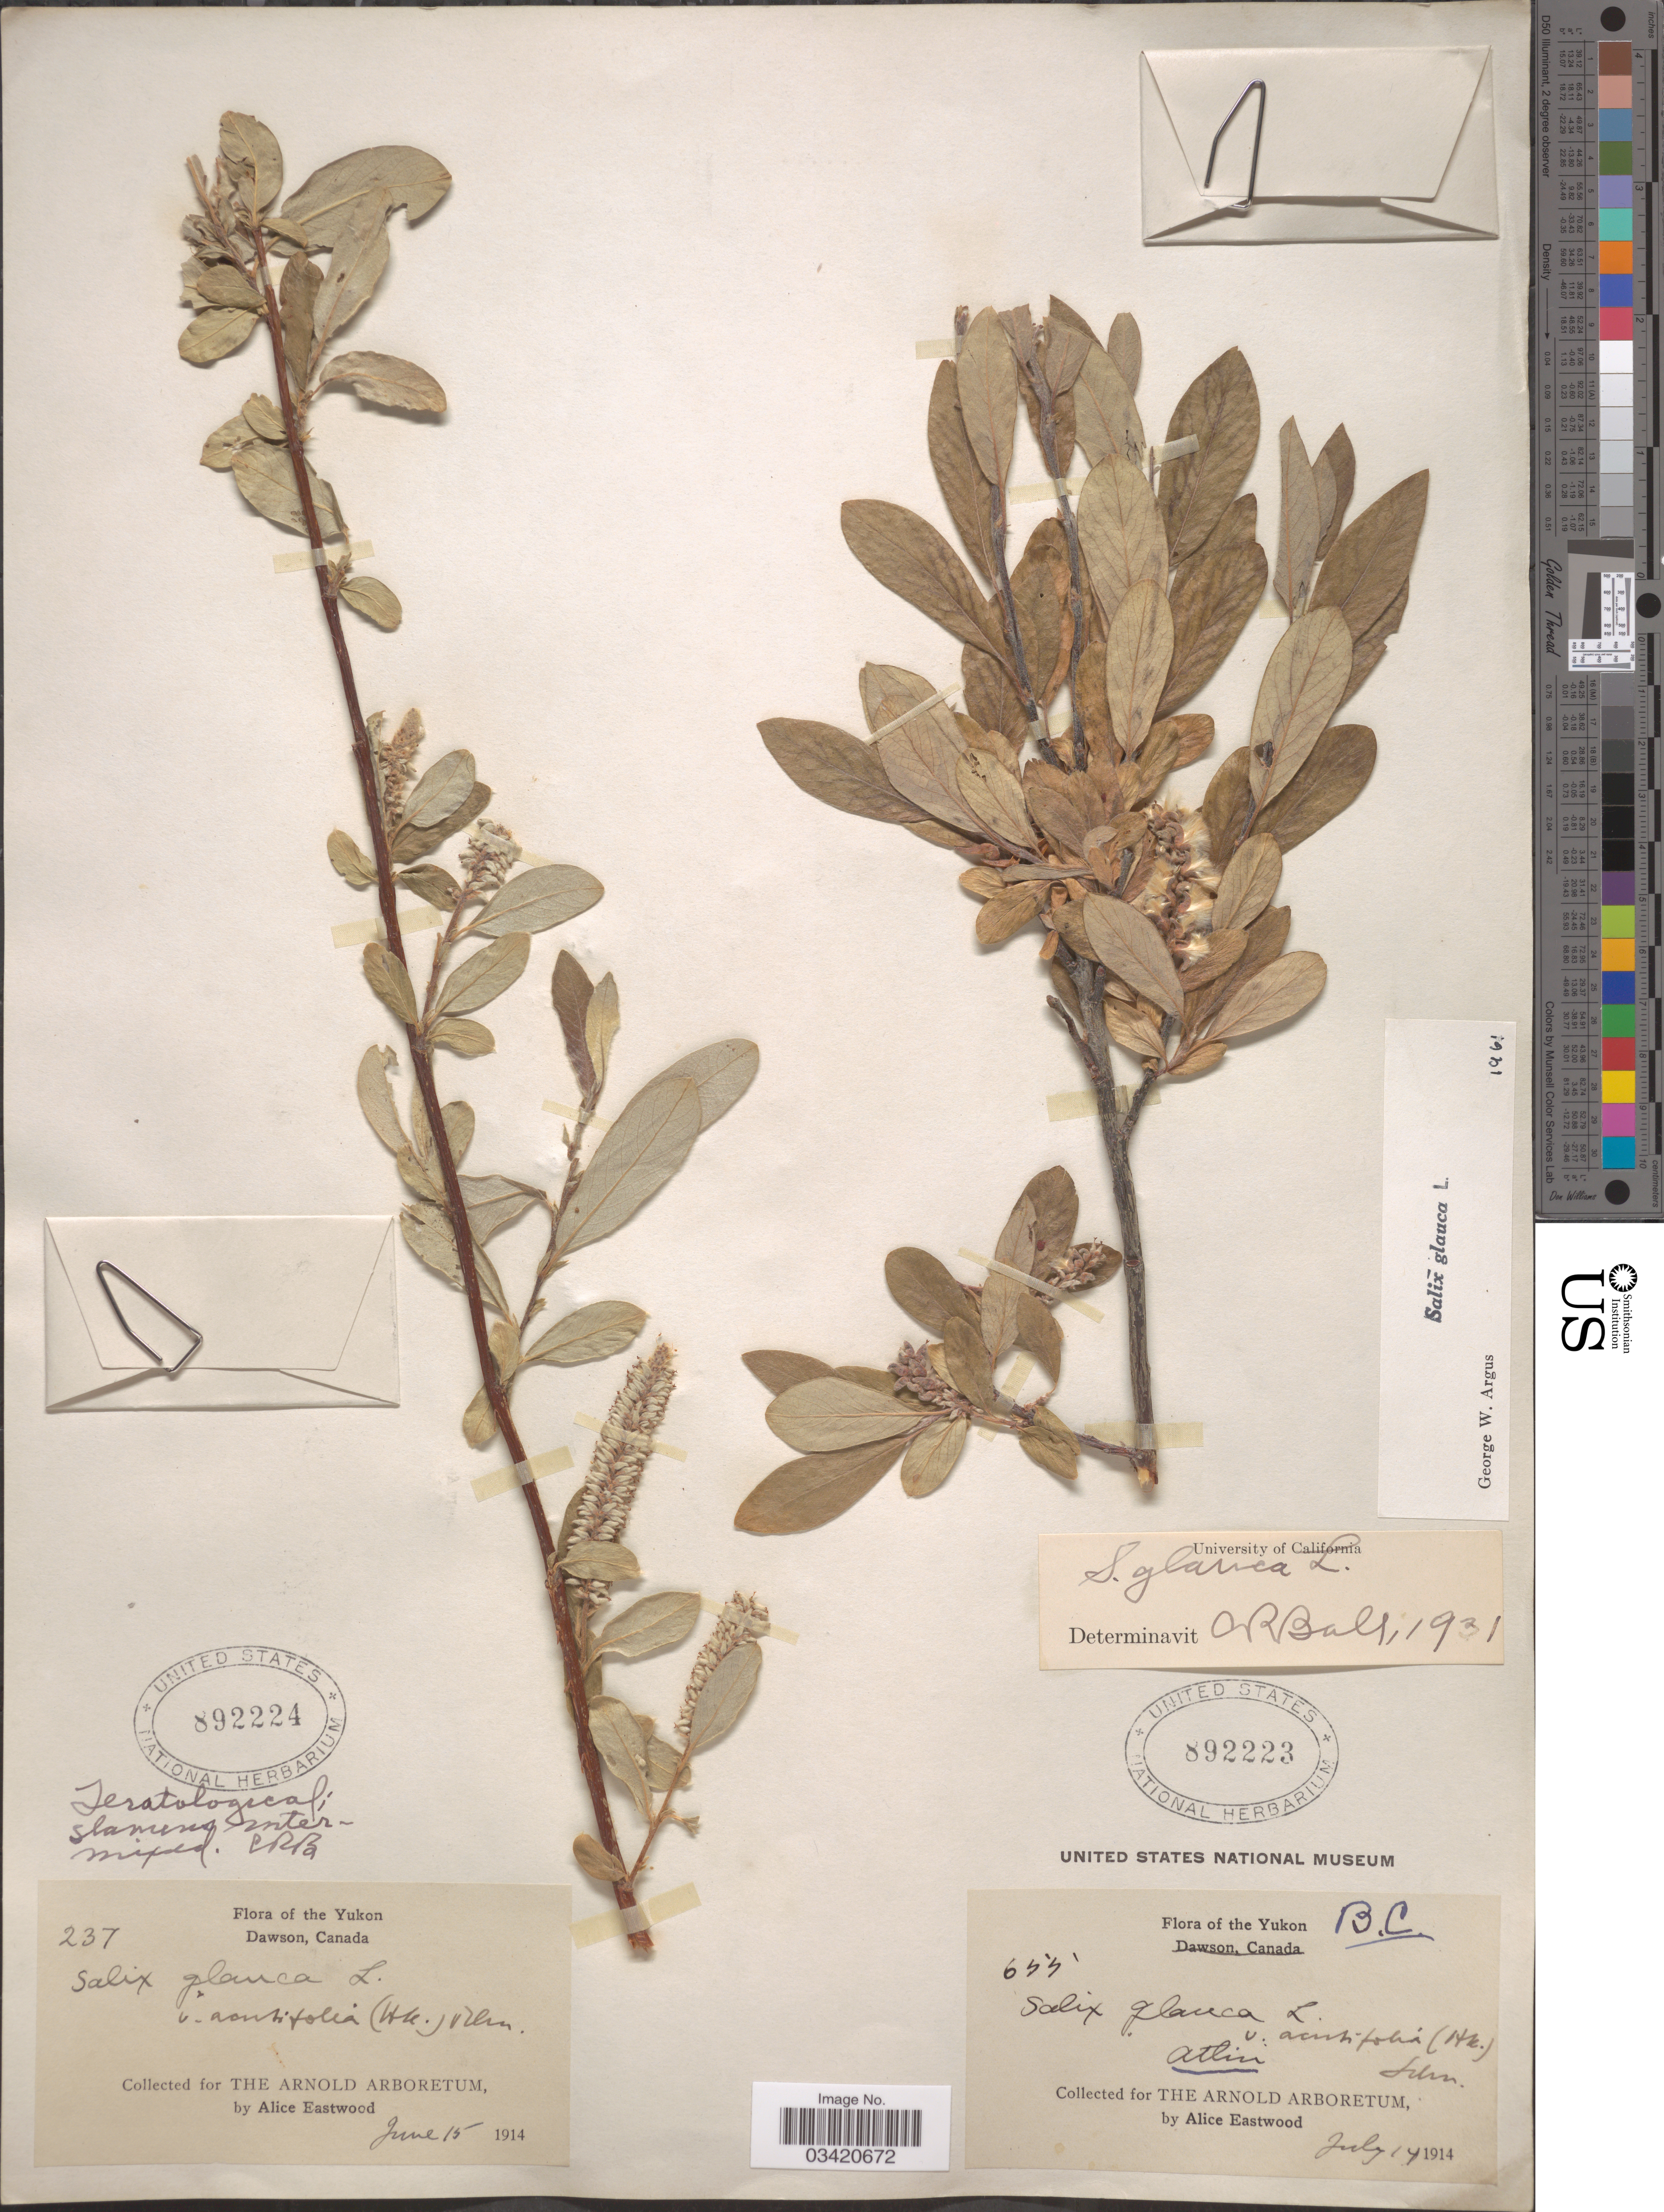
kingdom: Plantae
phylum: Tracheophyta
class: Magnoliopsida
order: Malpighiales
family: Salicaceae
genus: Salix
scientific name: Salix glauca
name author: L.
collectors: A. Eastwood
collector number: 655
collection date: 1914-07-14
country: Canada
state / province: Yukon Territory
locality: Yukon. Atlin.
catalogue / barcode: US 892223-2